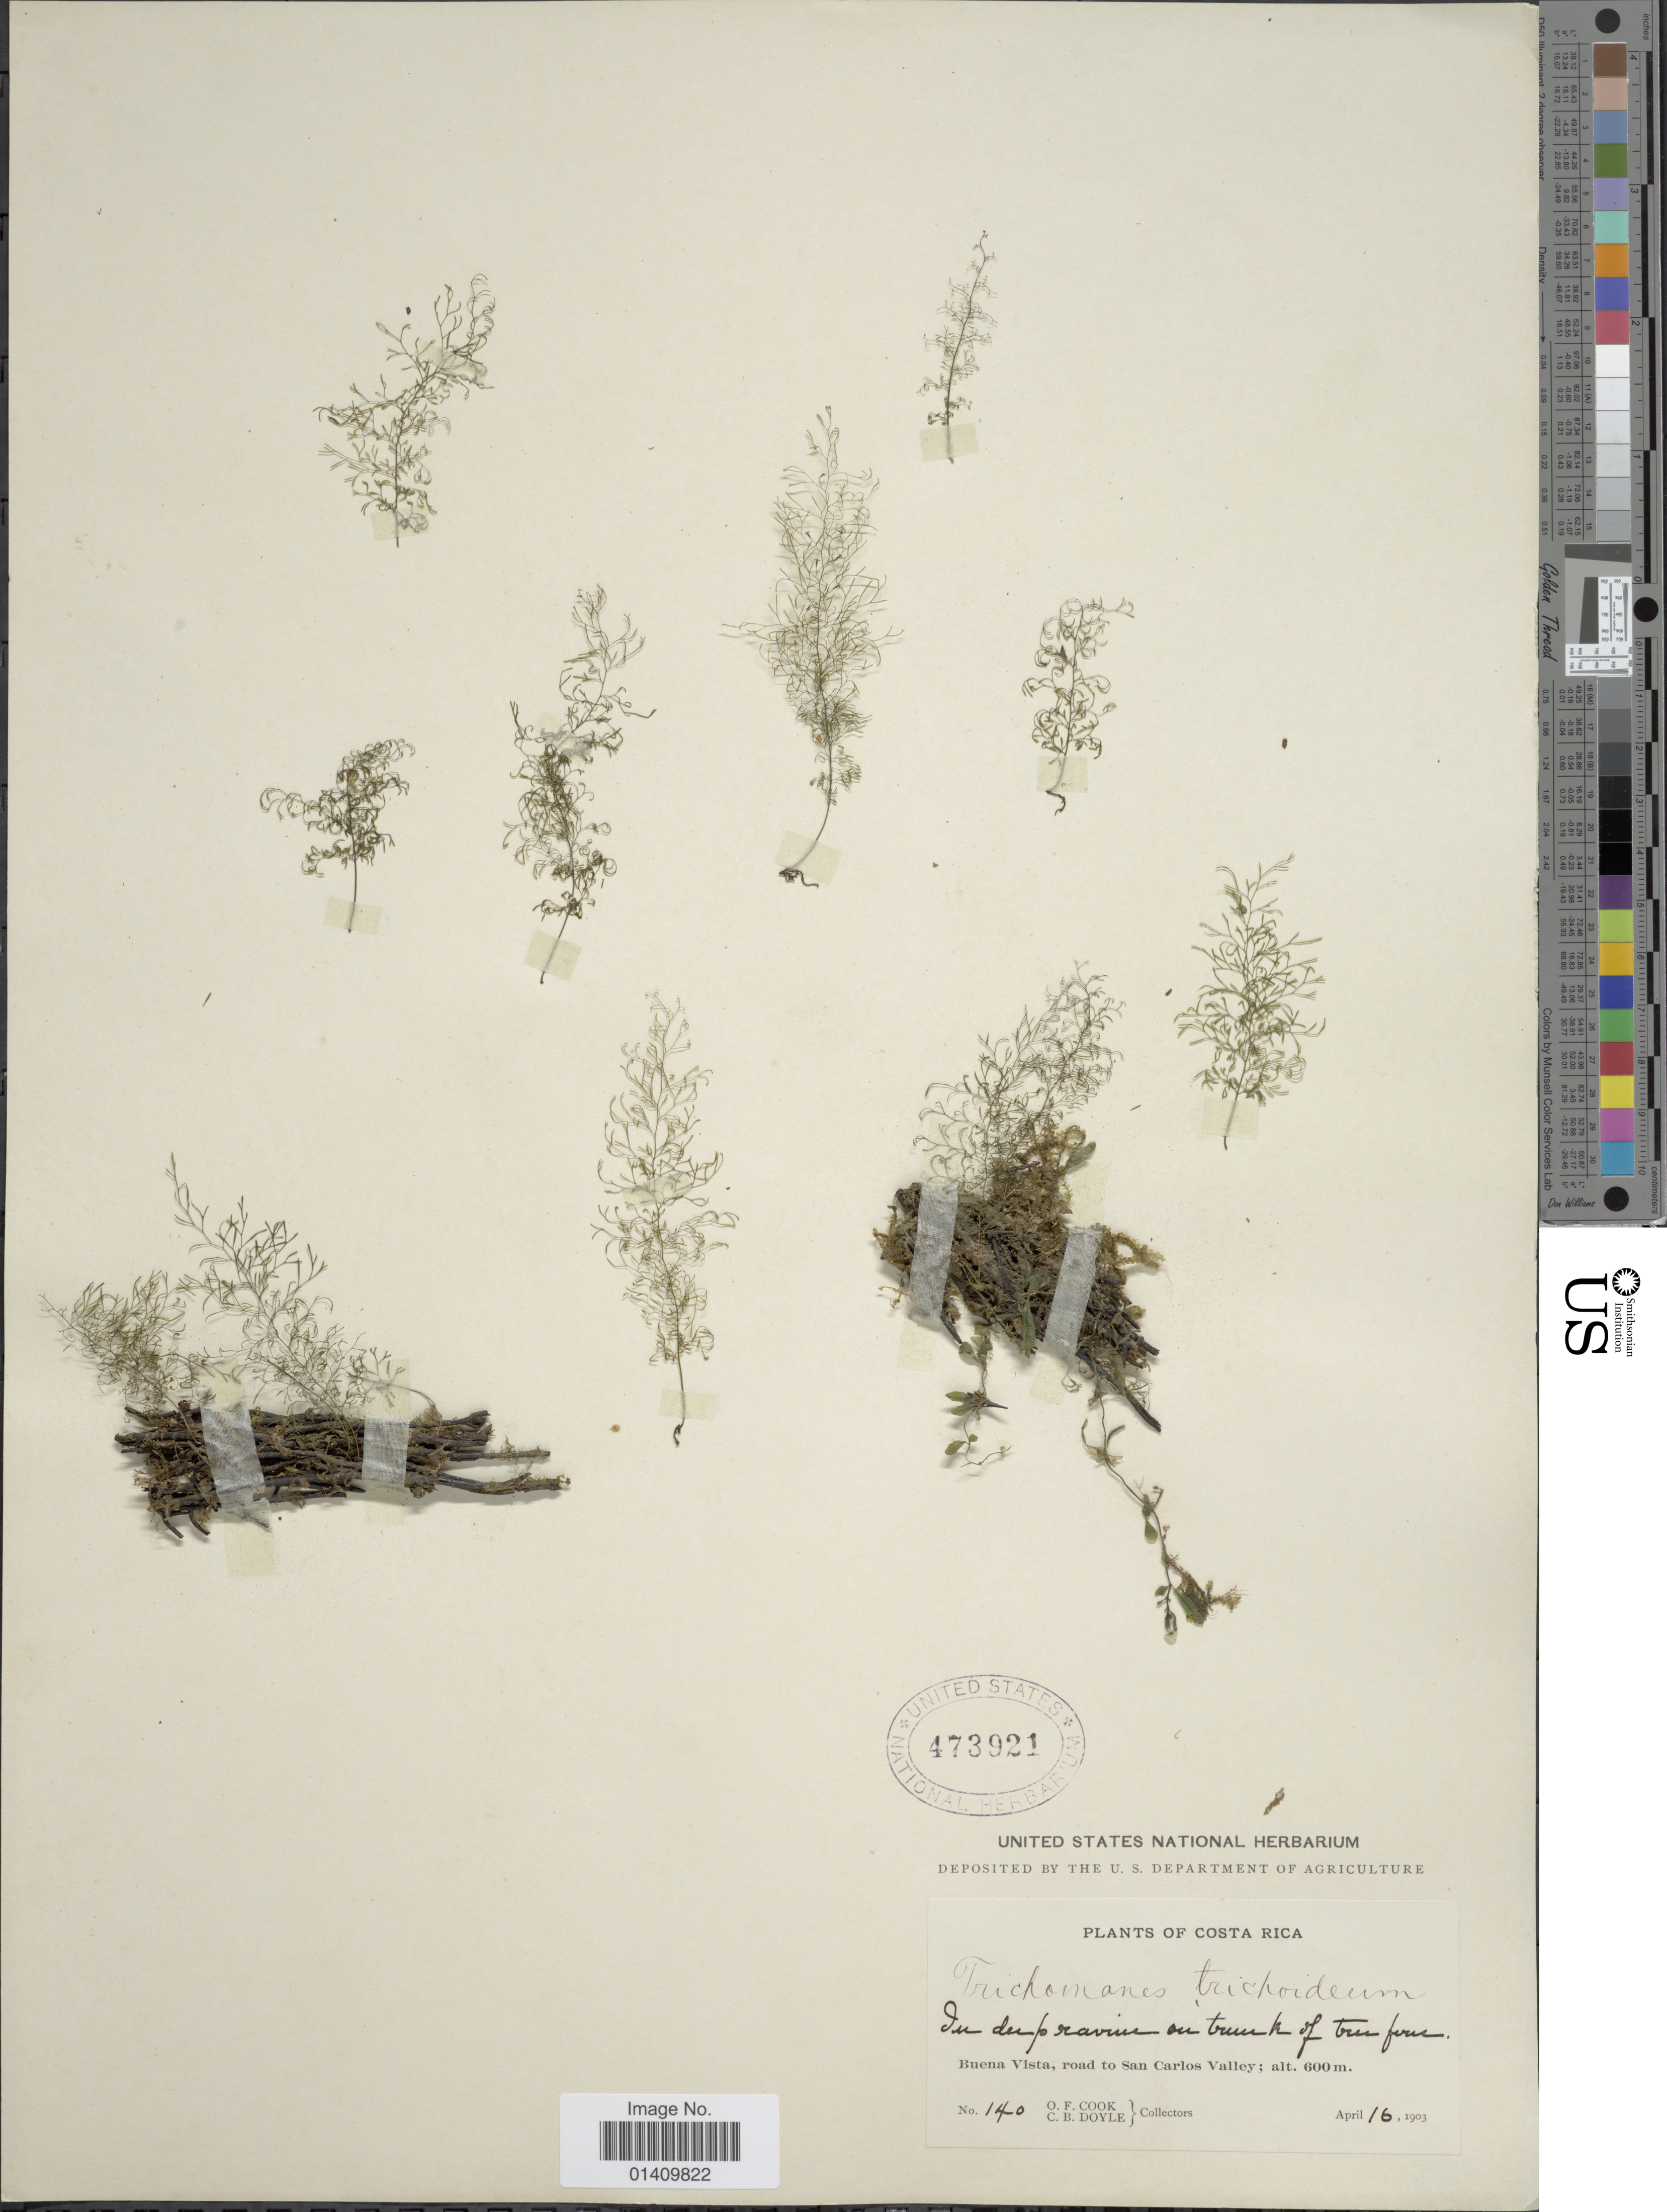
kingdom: Plantae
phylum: Tracheophyta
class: Polypodiopsida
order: Hymenophyllales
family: Hymenophyllaceae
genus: Polyphlebium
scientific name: Polyphlebium angustatum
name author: (Carmich.) Ebihara & Dubuisson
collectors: O. F. Cook & C. Doyle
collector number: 140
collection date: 1903-04-16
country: Costa Rica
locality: Buena Vista road to San Carlos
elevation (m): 600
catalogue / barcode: US 473291